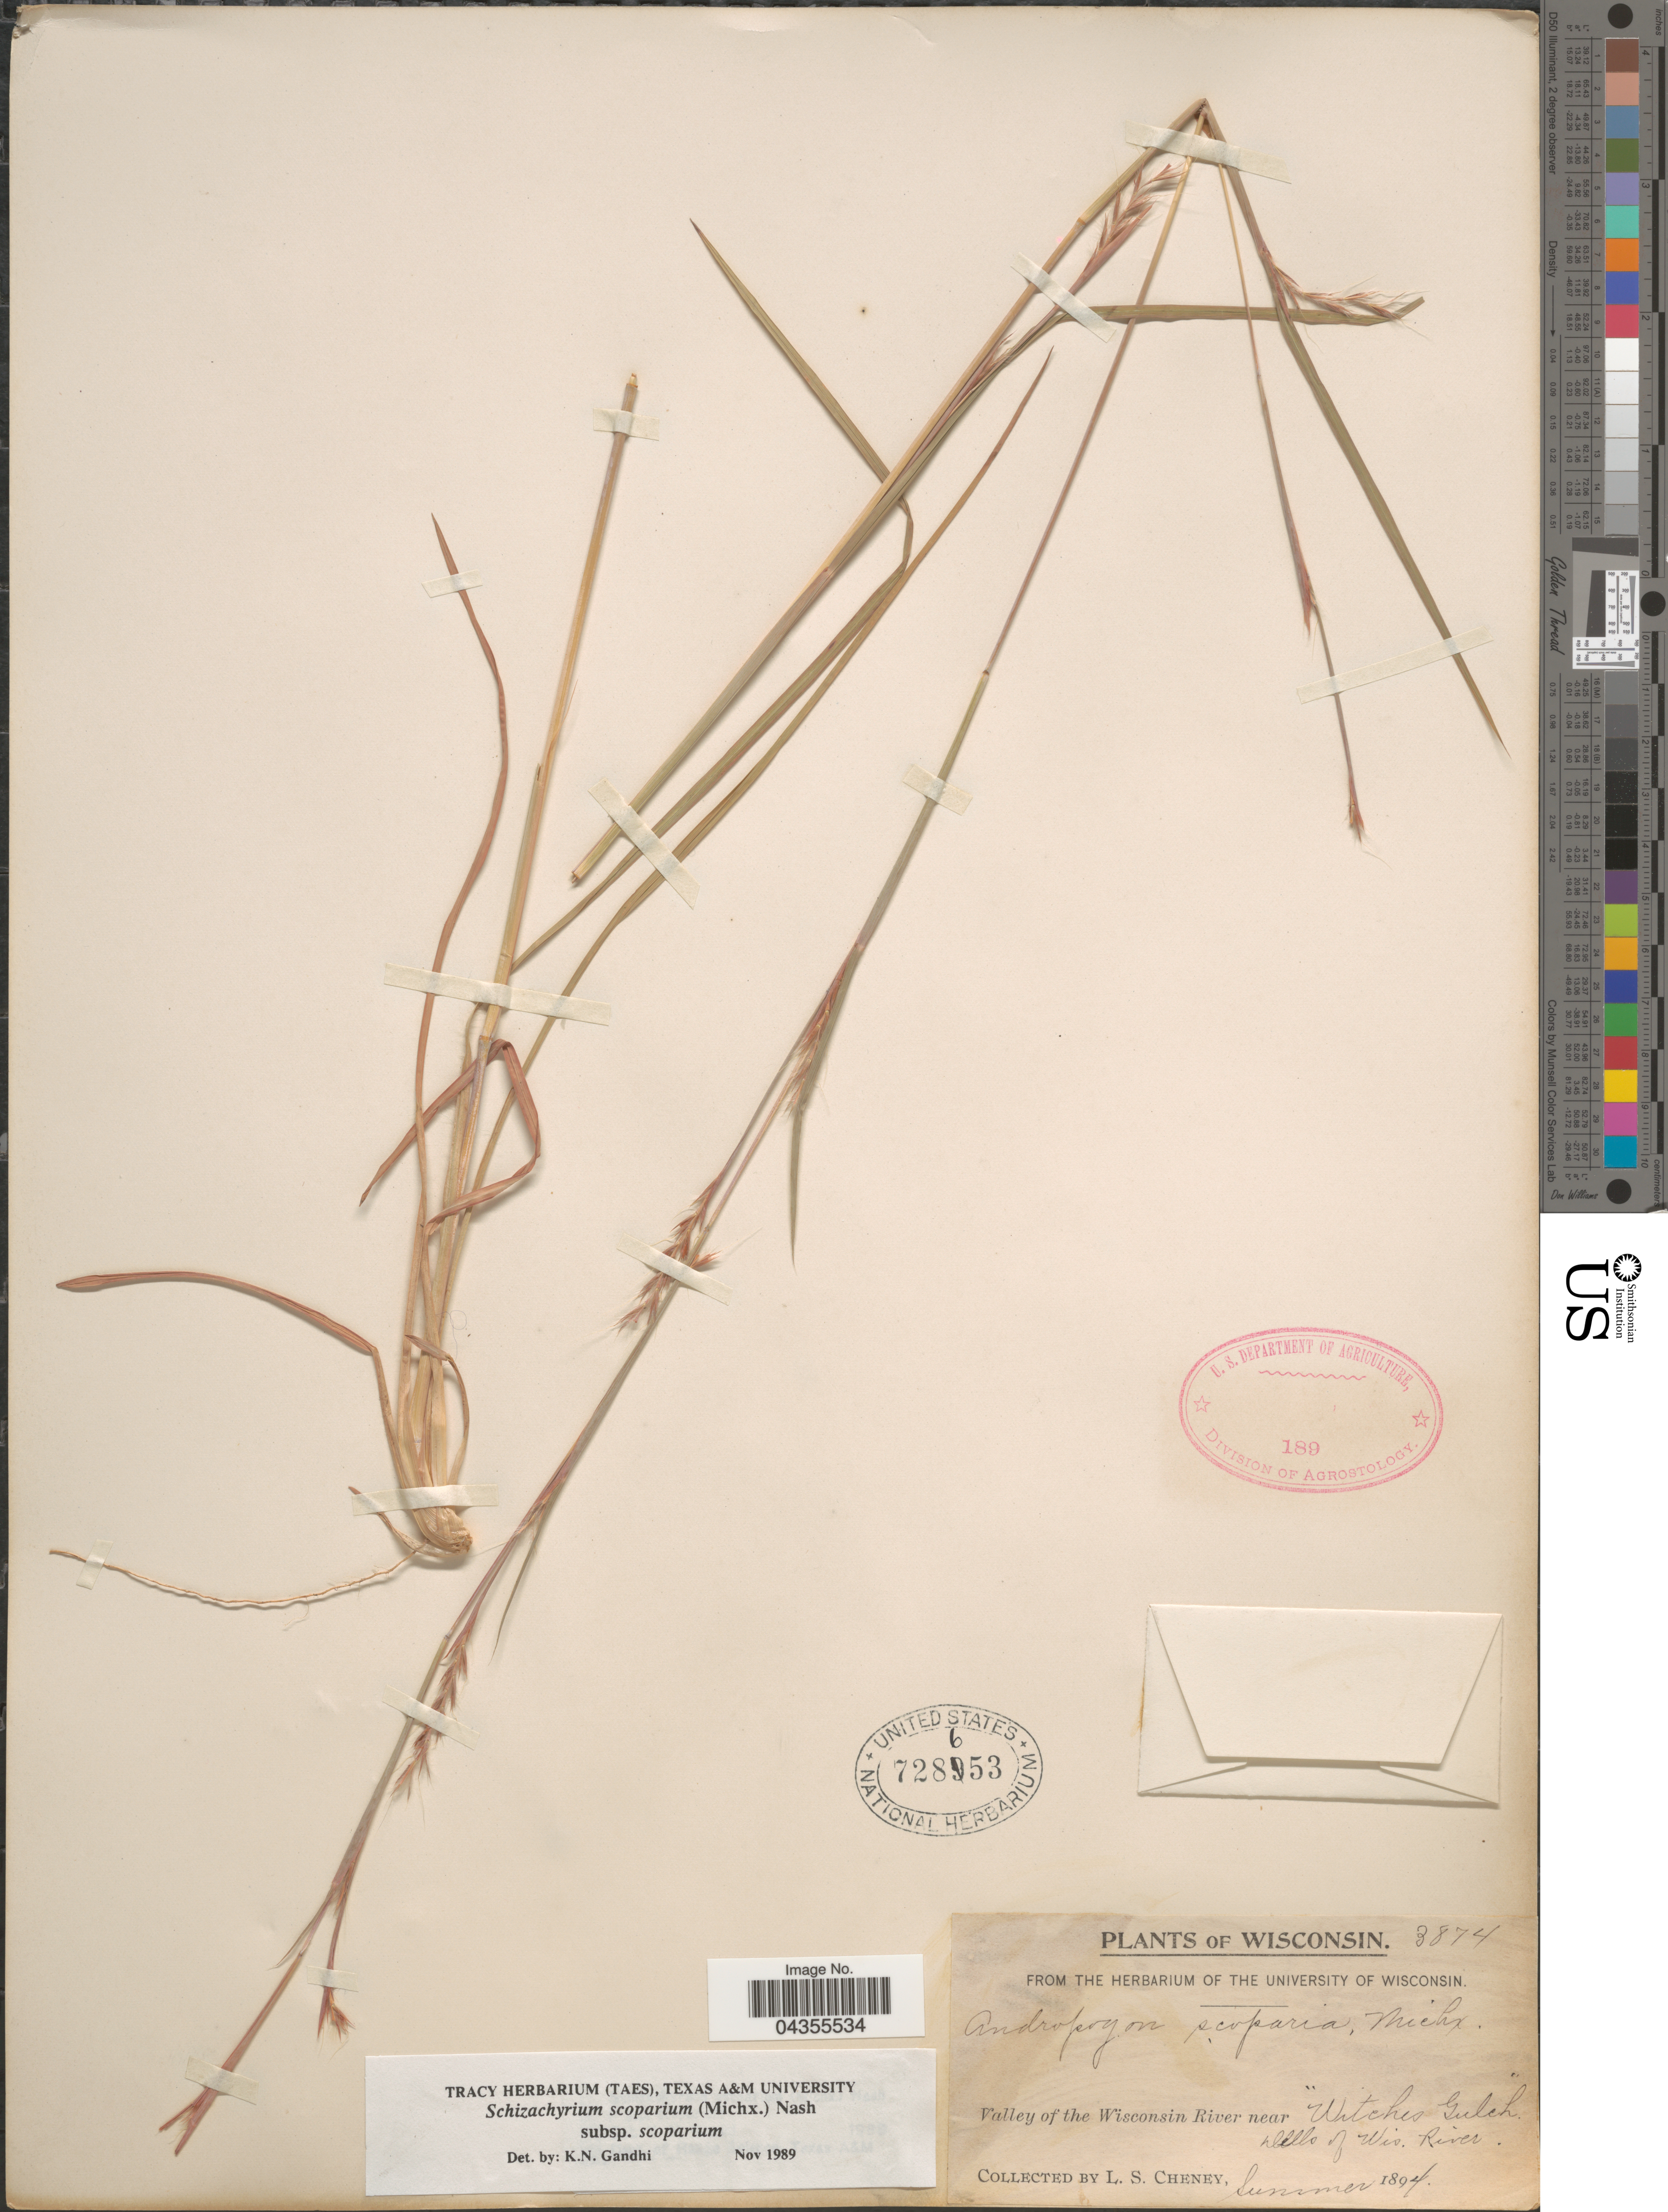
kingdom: Plantae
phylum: Tracheophyta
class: Liliopsida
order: Poales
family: Poaceae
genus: Schizachyrium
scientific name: Schizachyrium scoparium var. scoparium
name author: (Michx.) Nash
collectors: L. Cheney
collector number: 3874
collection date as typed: Summer 1894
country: United States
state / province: Wisconsin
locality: Valley of the Wisconsin River near "Witches Gulch". Dells of Wis. River.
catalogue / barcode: US 728653